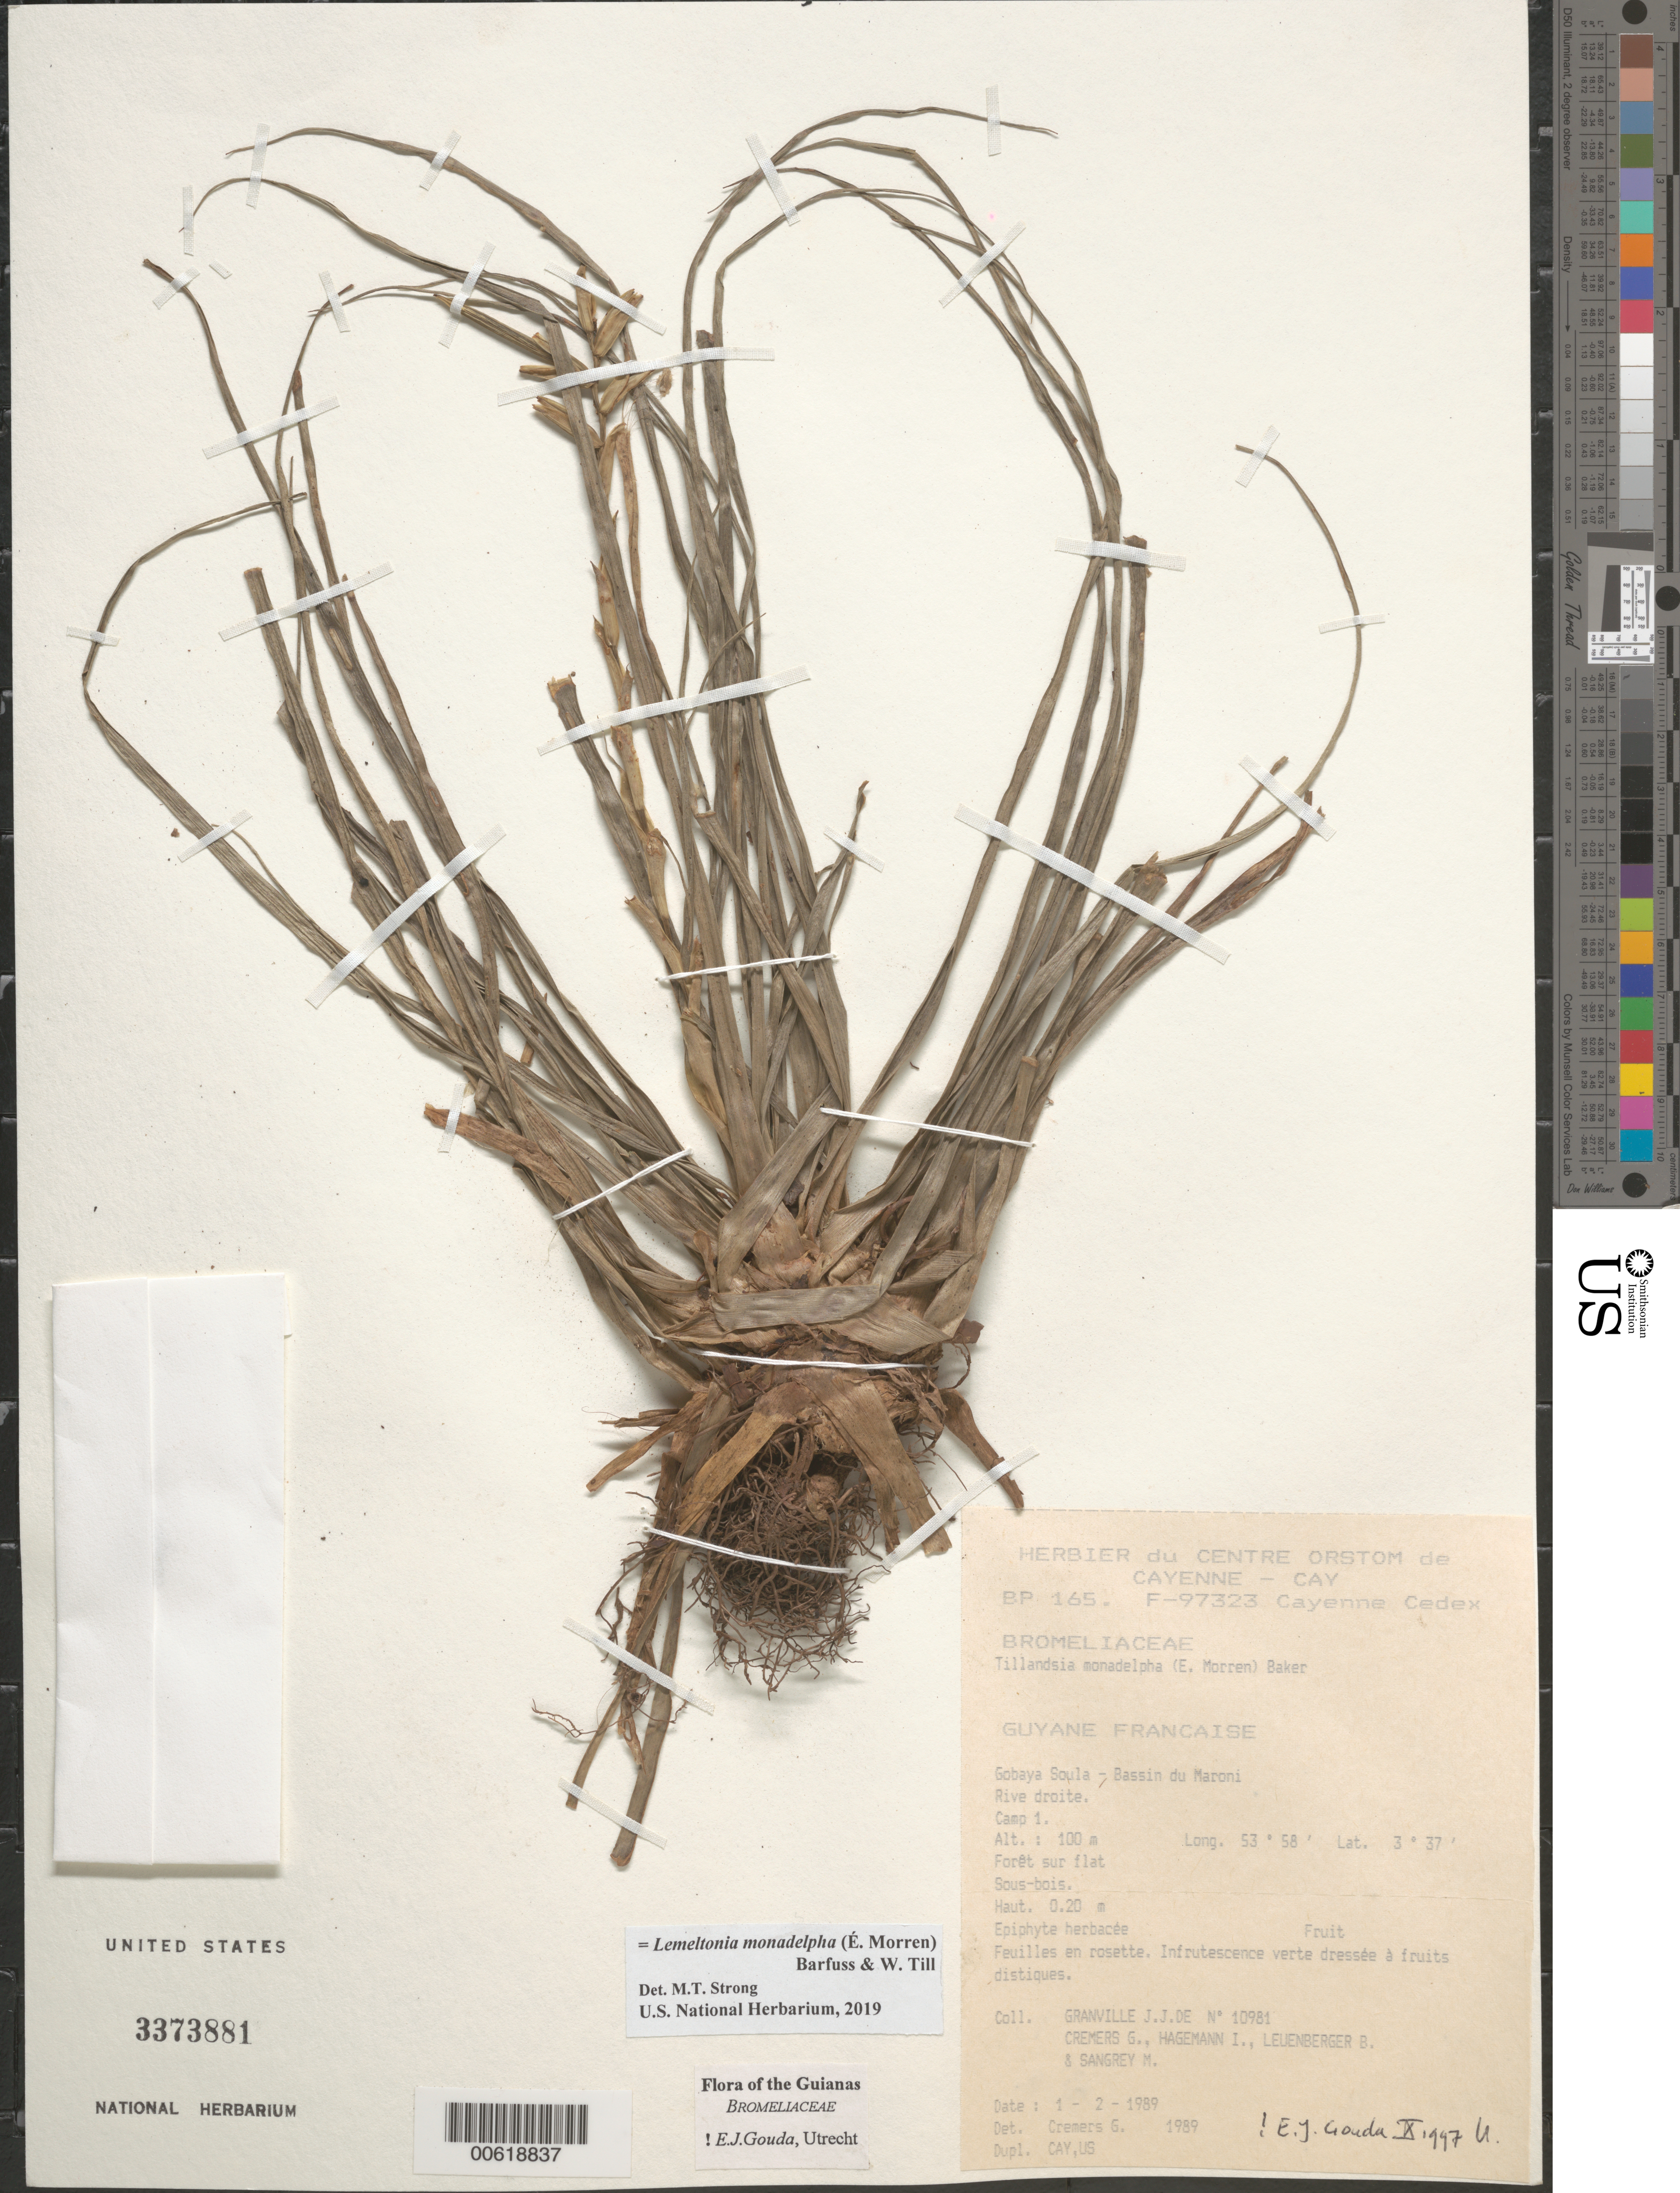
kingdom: Plantae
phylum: Tracheophyta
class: Liliopsida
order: Poales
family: Bromeliaceae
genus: Lemeltonia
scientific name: Lemeltonia monadelpha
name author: (É. Morren) Barfuss & W. Till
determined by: Strong, M. T., (US), Smithsonian Institution - National Museum of Natural History (UNITED STATES)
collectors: J.-J. de Granville, G. Cremers, J. Hagemann, B. E. Leuenberger & M. S. Sangrey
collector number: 10981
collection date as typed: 1-Feb-89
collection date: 1989-02-01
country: French Guiana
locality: Gobaya Soula, Bassin du Maroni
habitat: Forêt sur flat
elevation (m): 100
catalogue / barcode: US 3373881